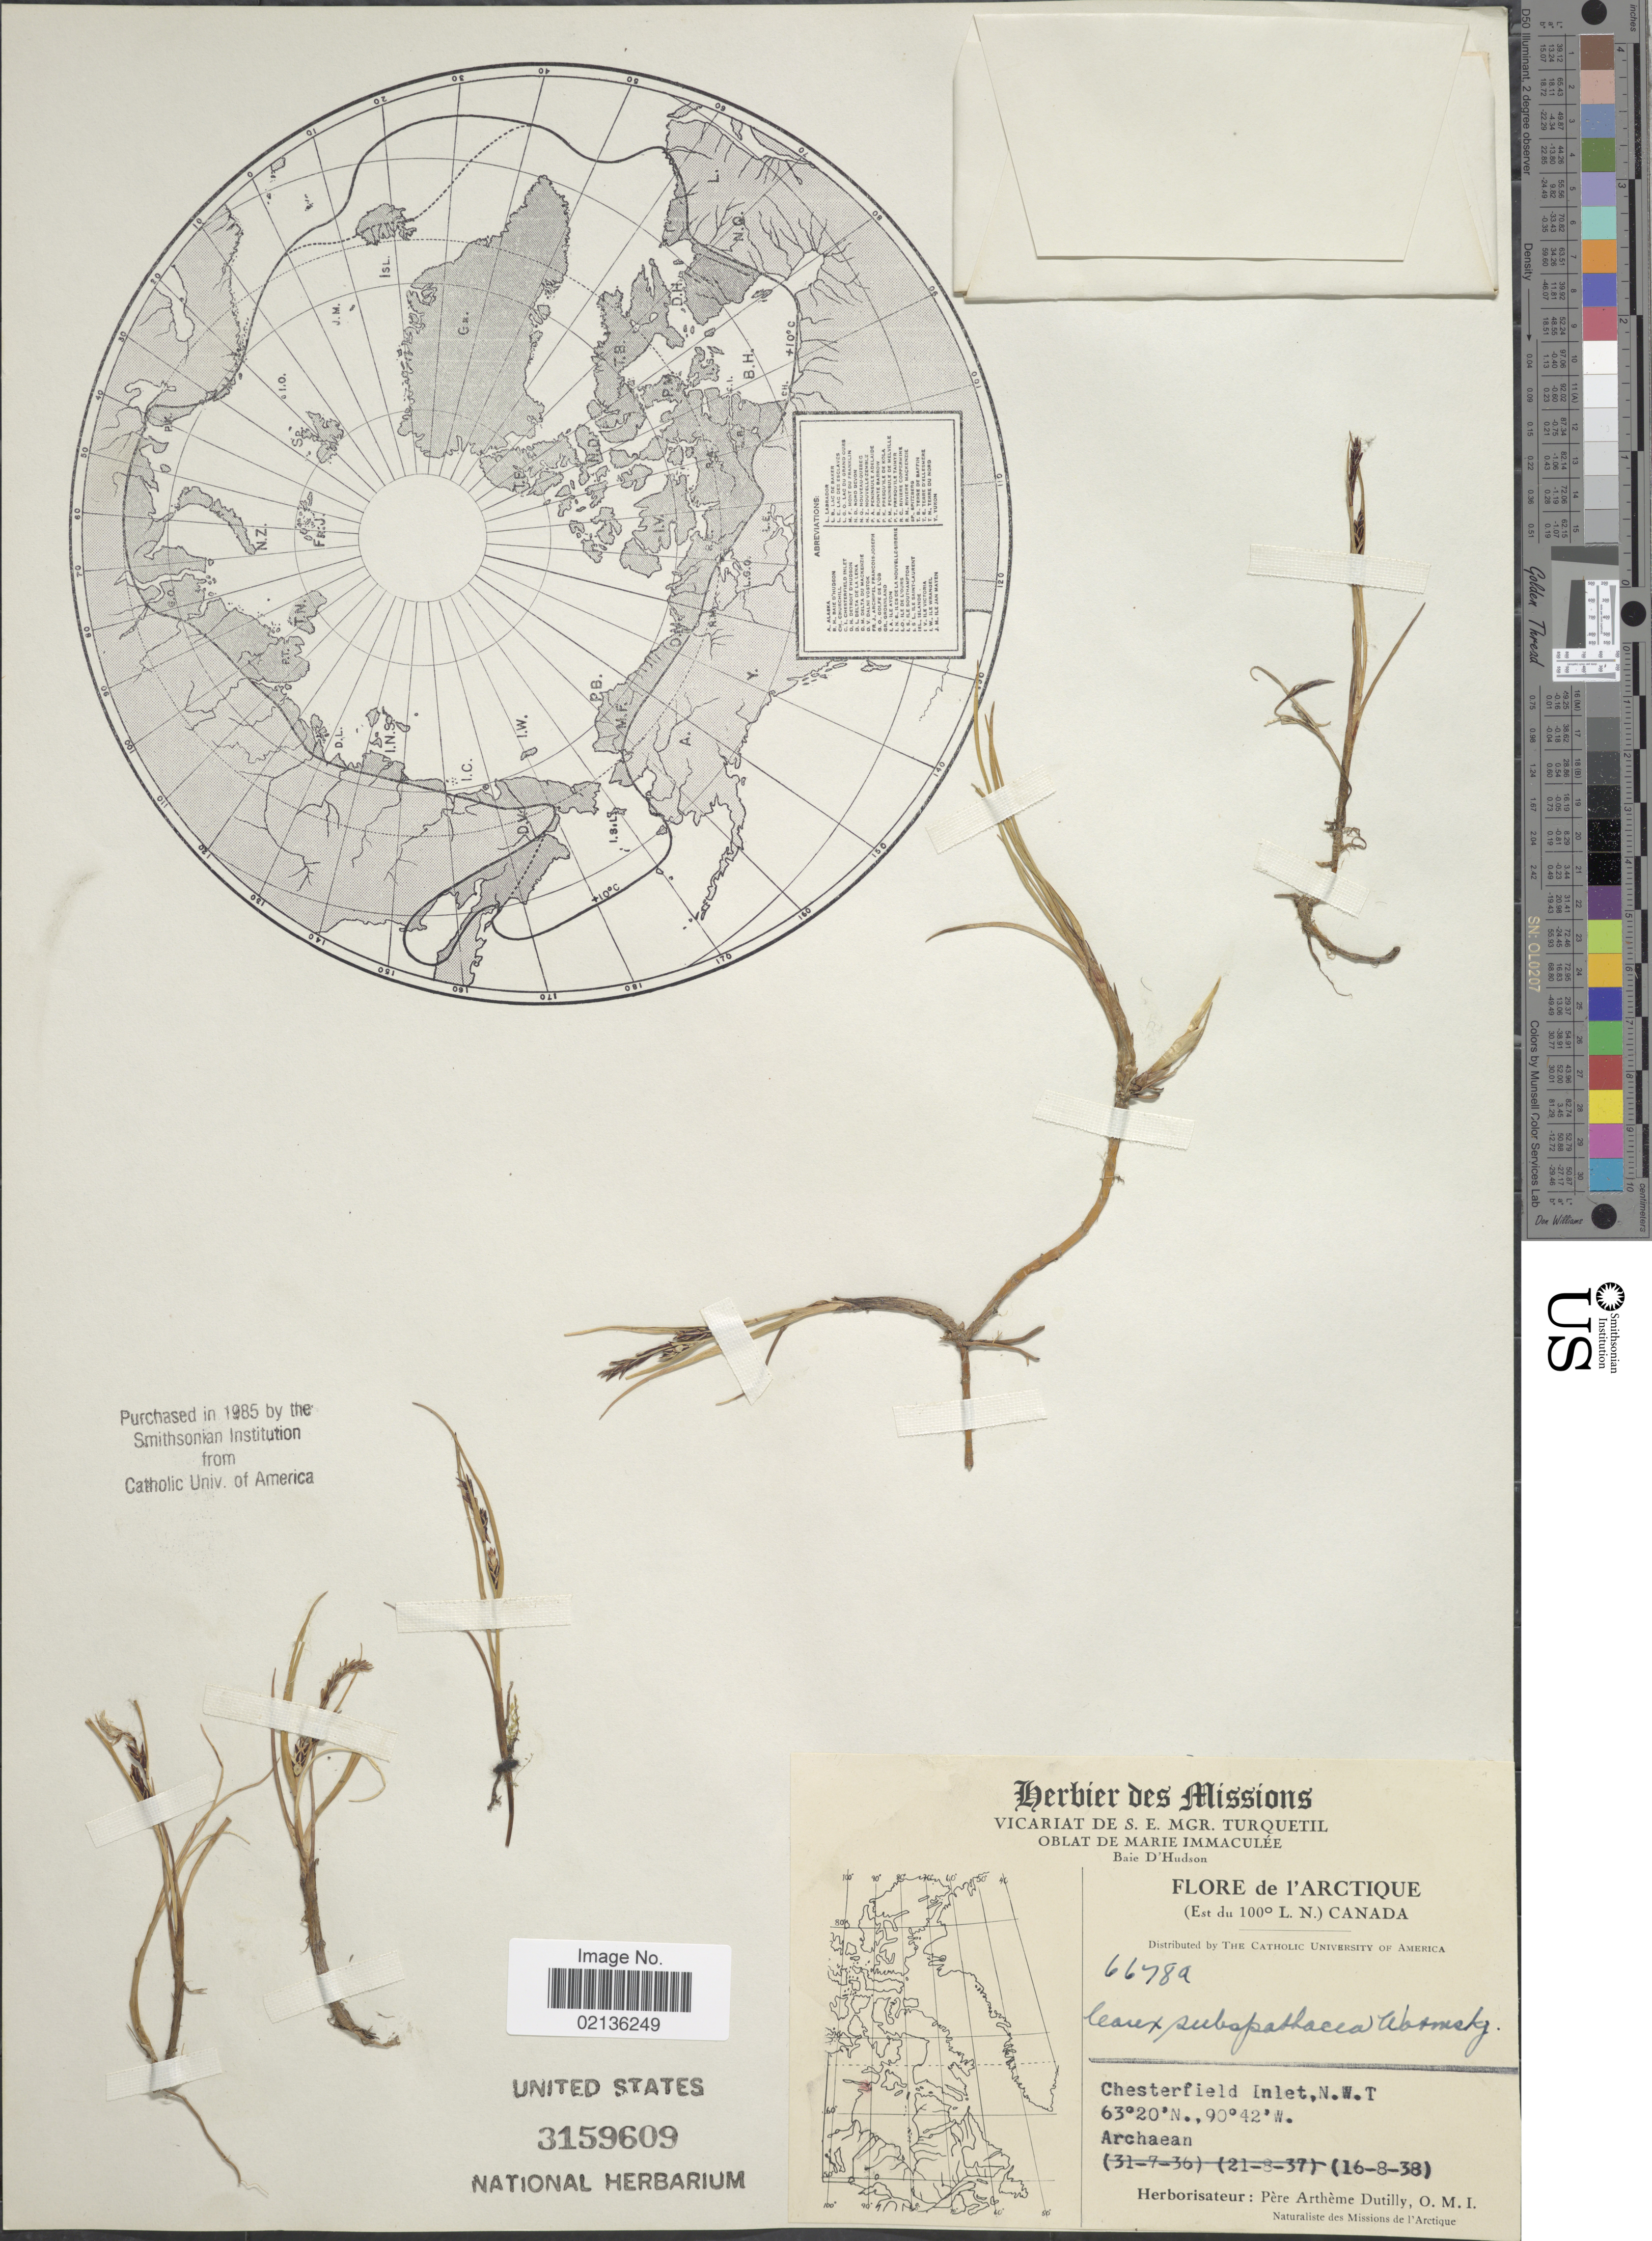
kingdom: Plantae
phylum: Tracheophyta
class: Liliopsida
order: Poales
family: Cyperaceae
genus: Carex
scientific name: Carex subspathacea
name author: Wormsk. ex Hornem.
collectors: A. Dutilly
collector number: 6678a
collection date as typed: Transcribed d/m/y: 16/8/38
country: Canada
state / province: Northwest Territories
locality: De L' Arctique (Est du 100° L.N.) Chesterfield Inlet, N.W.T.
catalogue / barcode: US 3159609